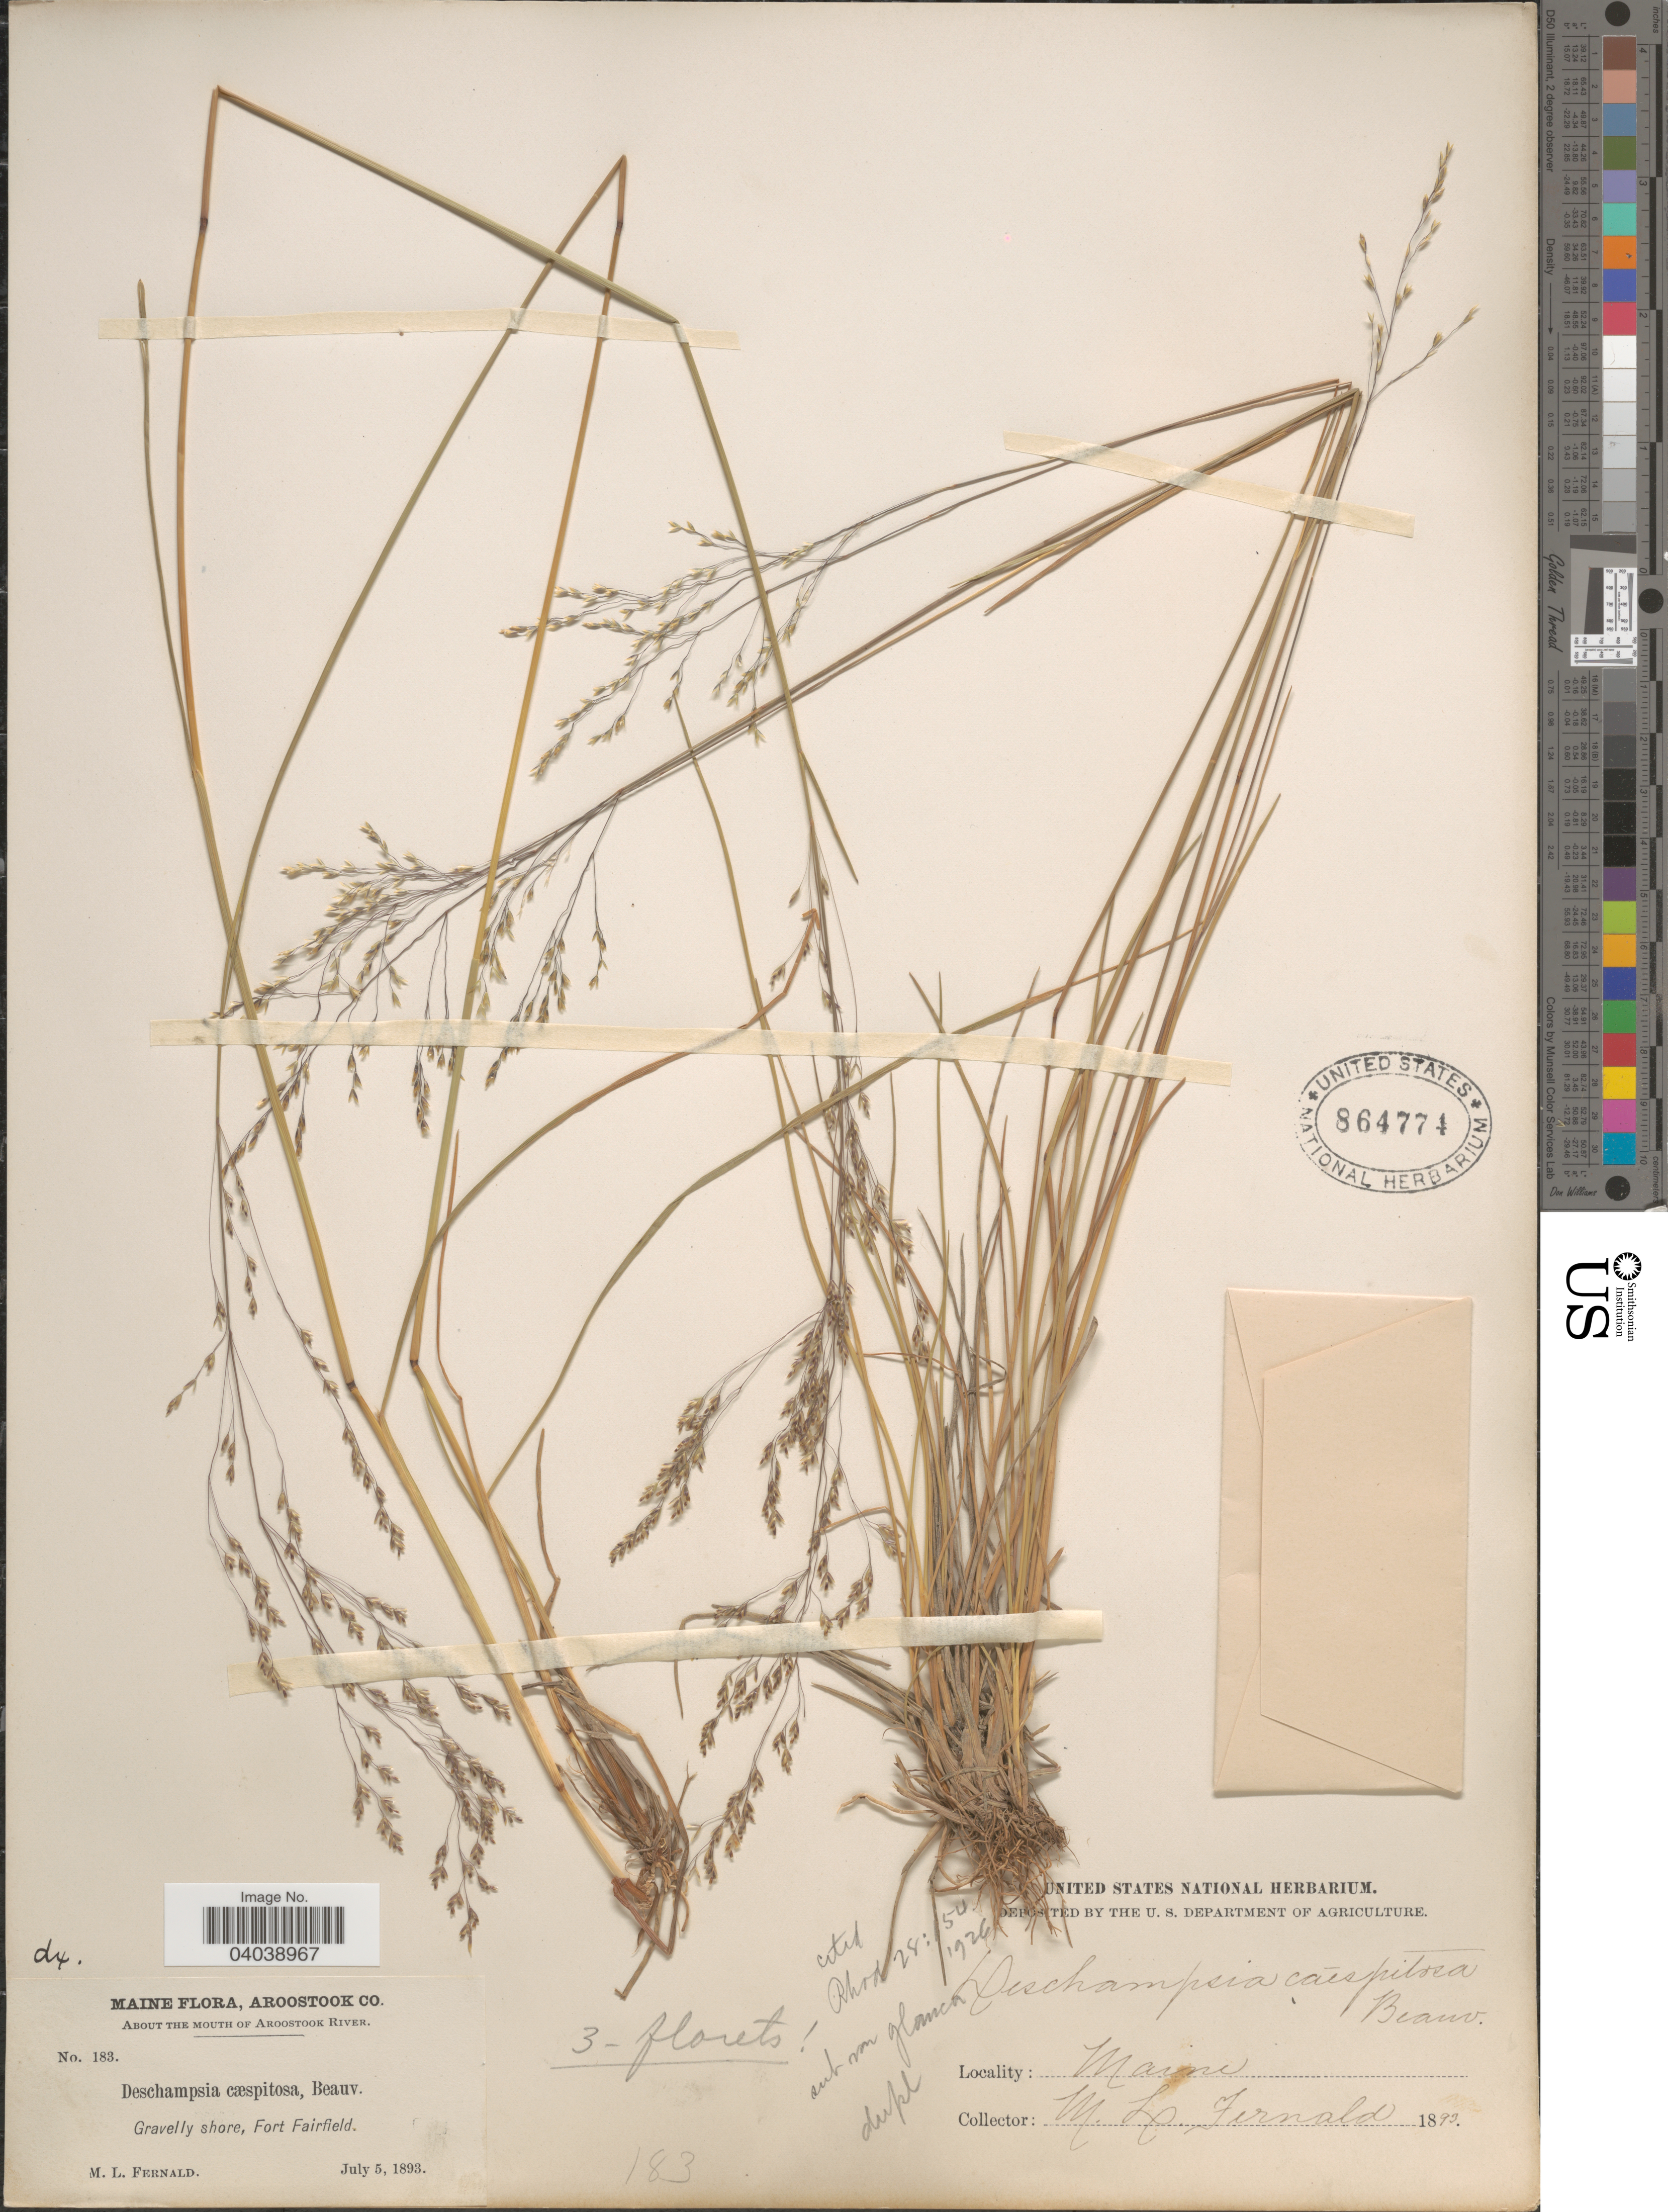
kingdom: Plantae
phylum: Tracheophyta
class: Liliopsida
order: Poales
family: Poaceae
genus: Deschampsia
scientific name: Deschampsia cespitosa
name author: (L.) P. Beauv.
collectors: M. L. Fernald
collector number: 183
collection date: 1893-07-05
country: United States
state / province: Maine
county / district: Aroostook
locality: About the mouth of Aroostook River. Gravelly shore, Fort Fairfield.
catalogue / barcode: US 864774